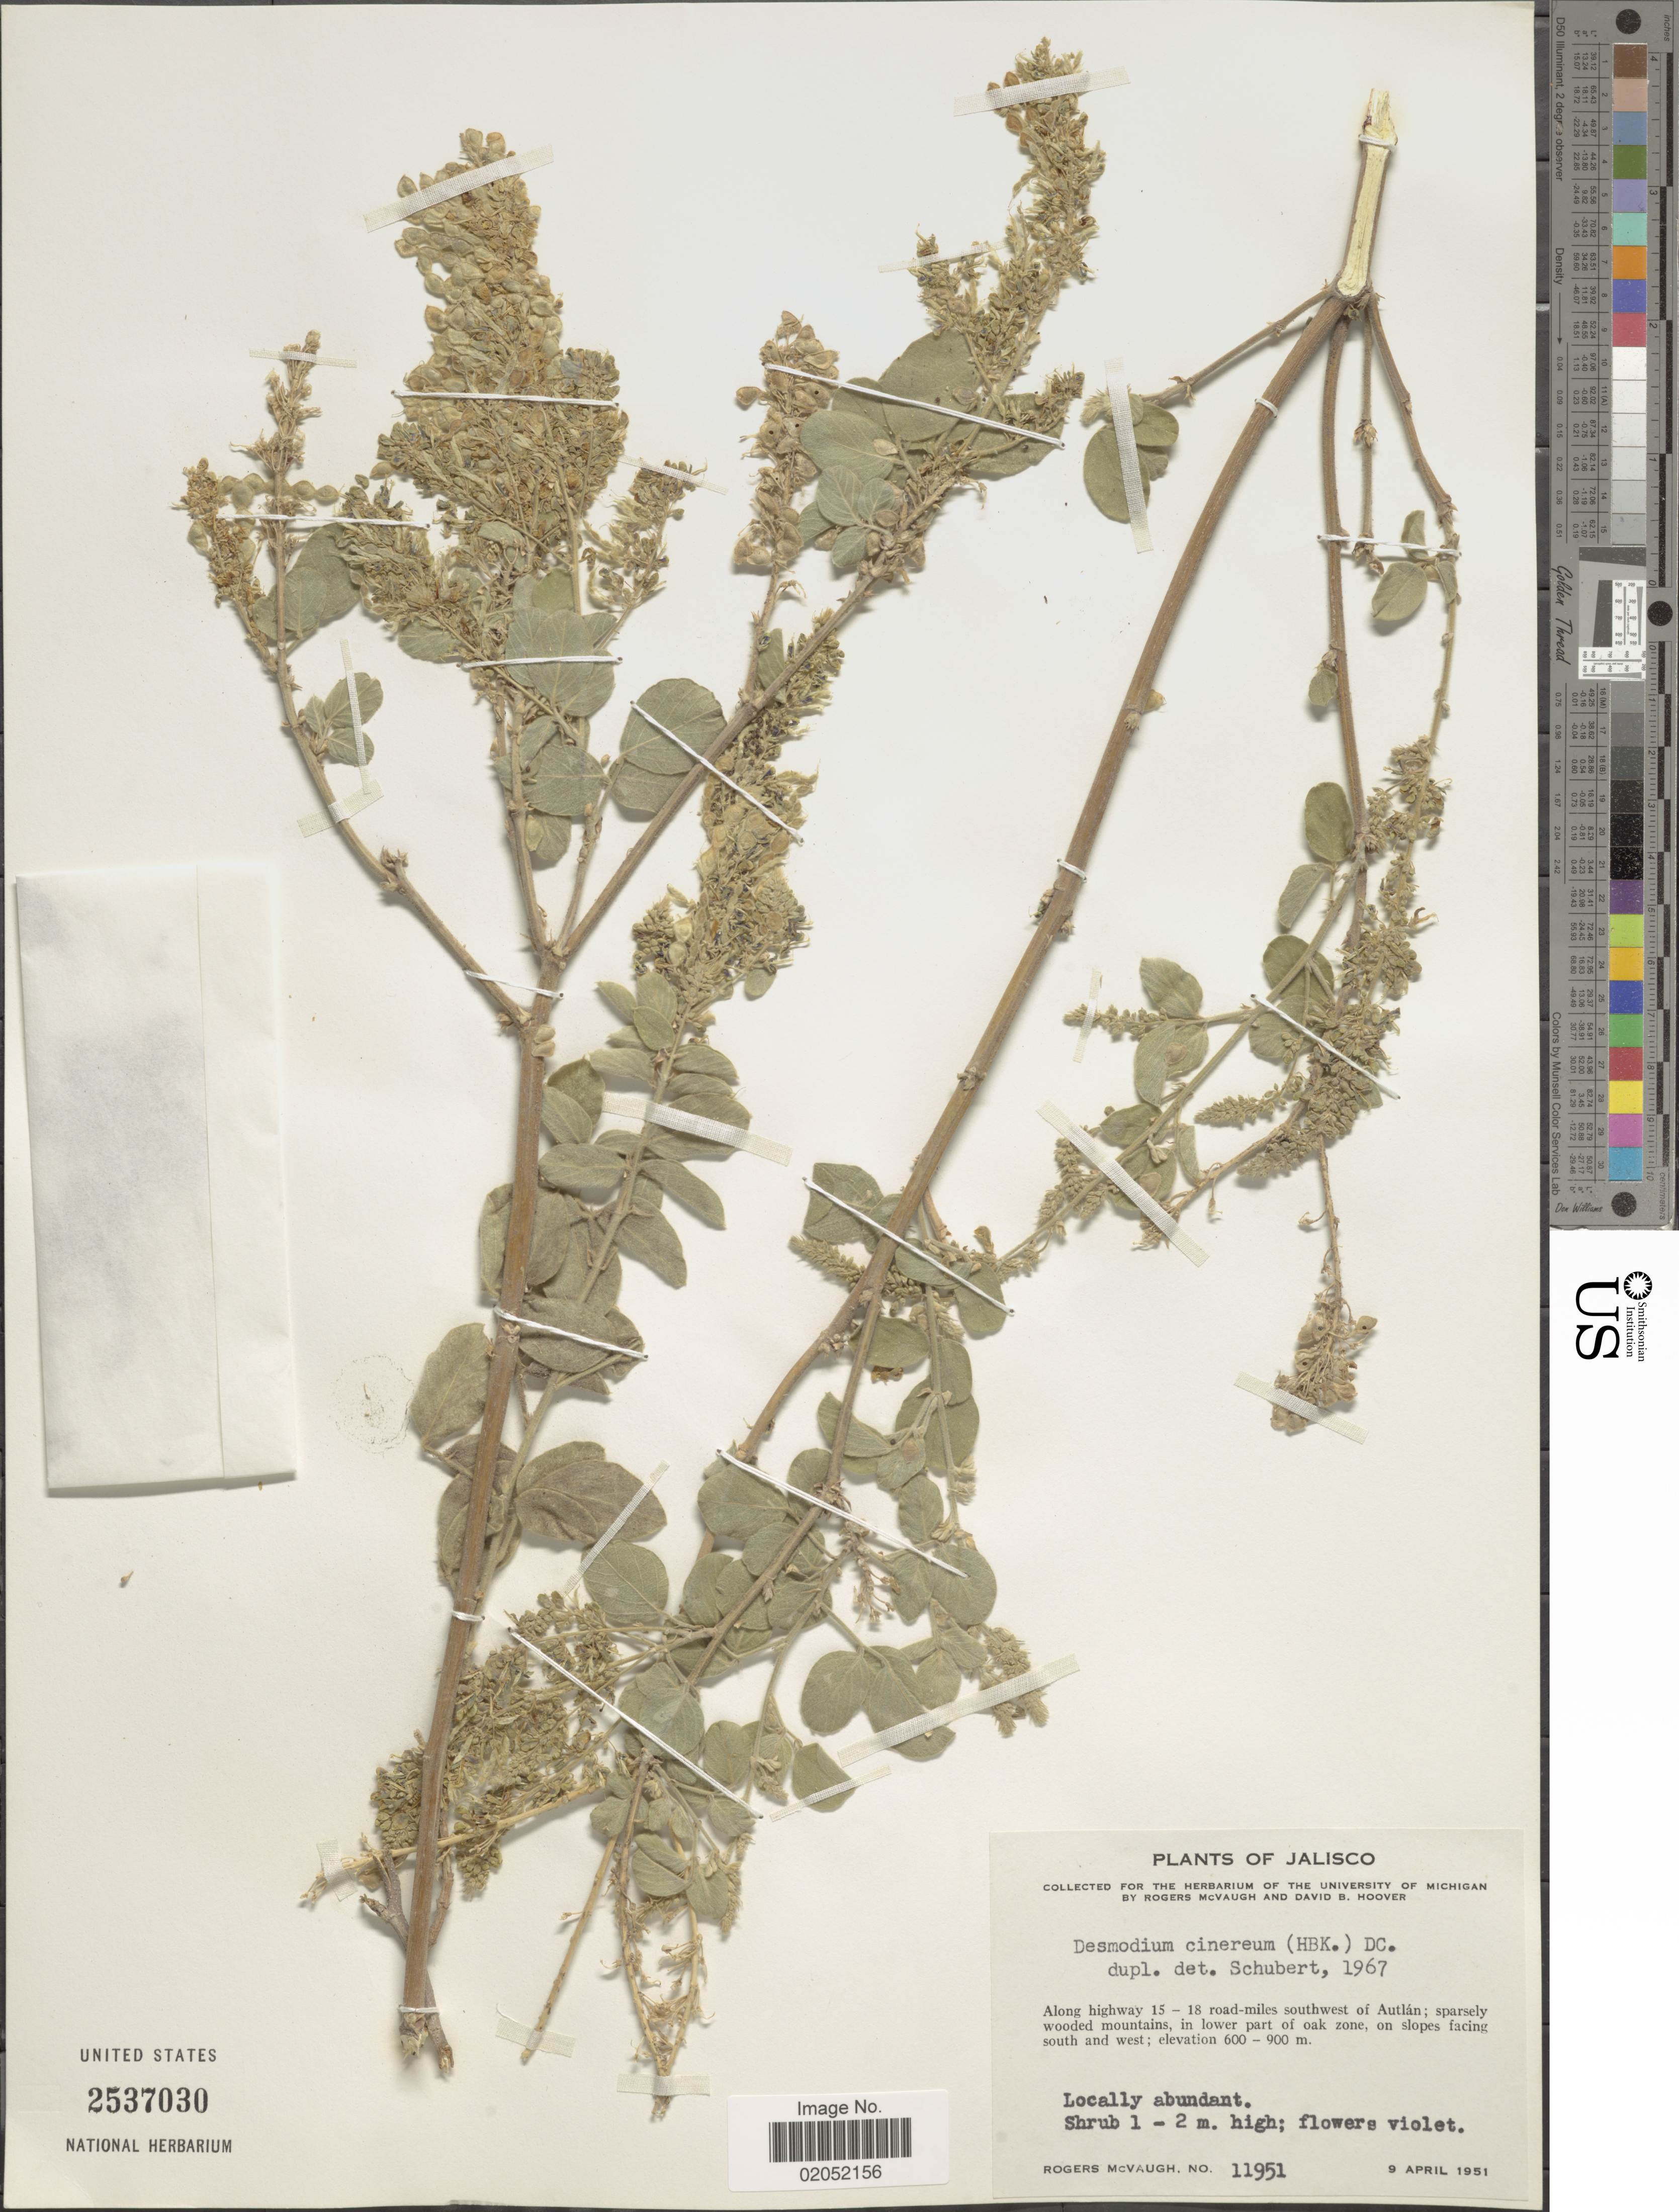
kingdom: Plantae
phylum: Tracheophyta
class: Magnoliopsida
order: Fabales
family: Fabaceae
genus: Desmodium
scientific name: Desmodium cinereum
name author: (Kunth) DC.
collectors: R. McVaugh & D. B. Hoover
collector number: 11951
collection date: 1951-04-09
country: Mexico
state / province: Jalisco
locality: Along highway 15 - 18 road-miles southwest of Autlan.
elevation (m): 600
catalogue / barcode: US 2537030